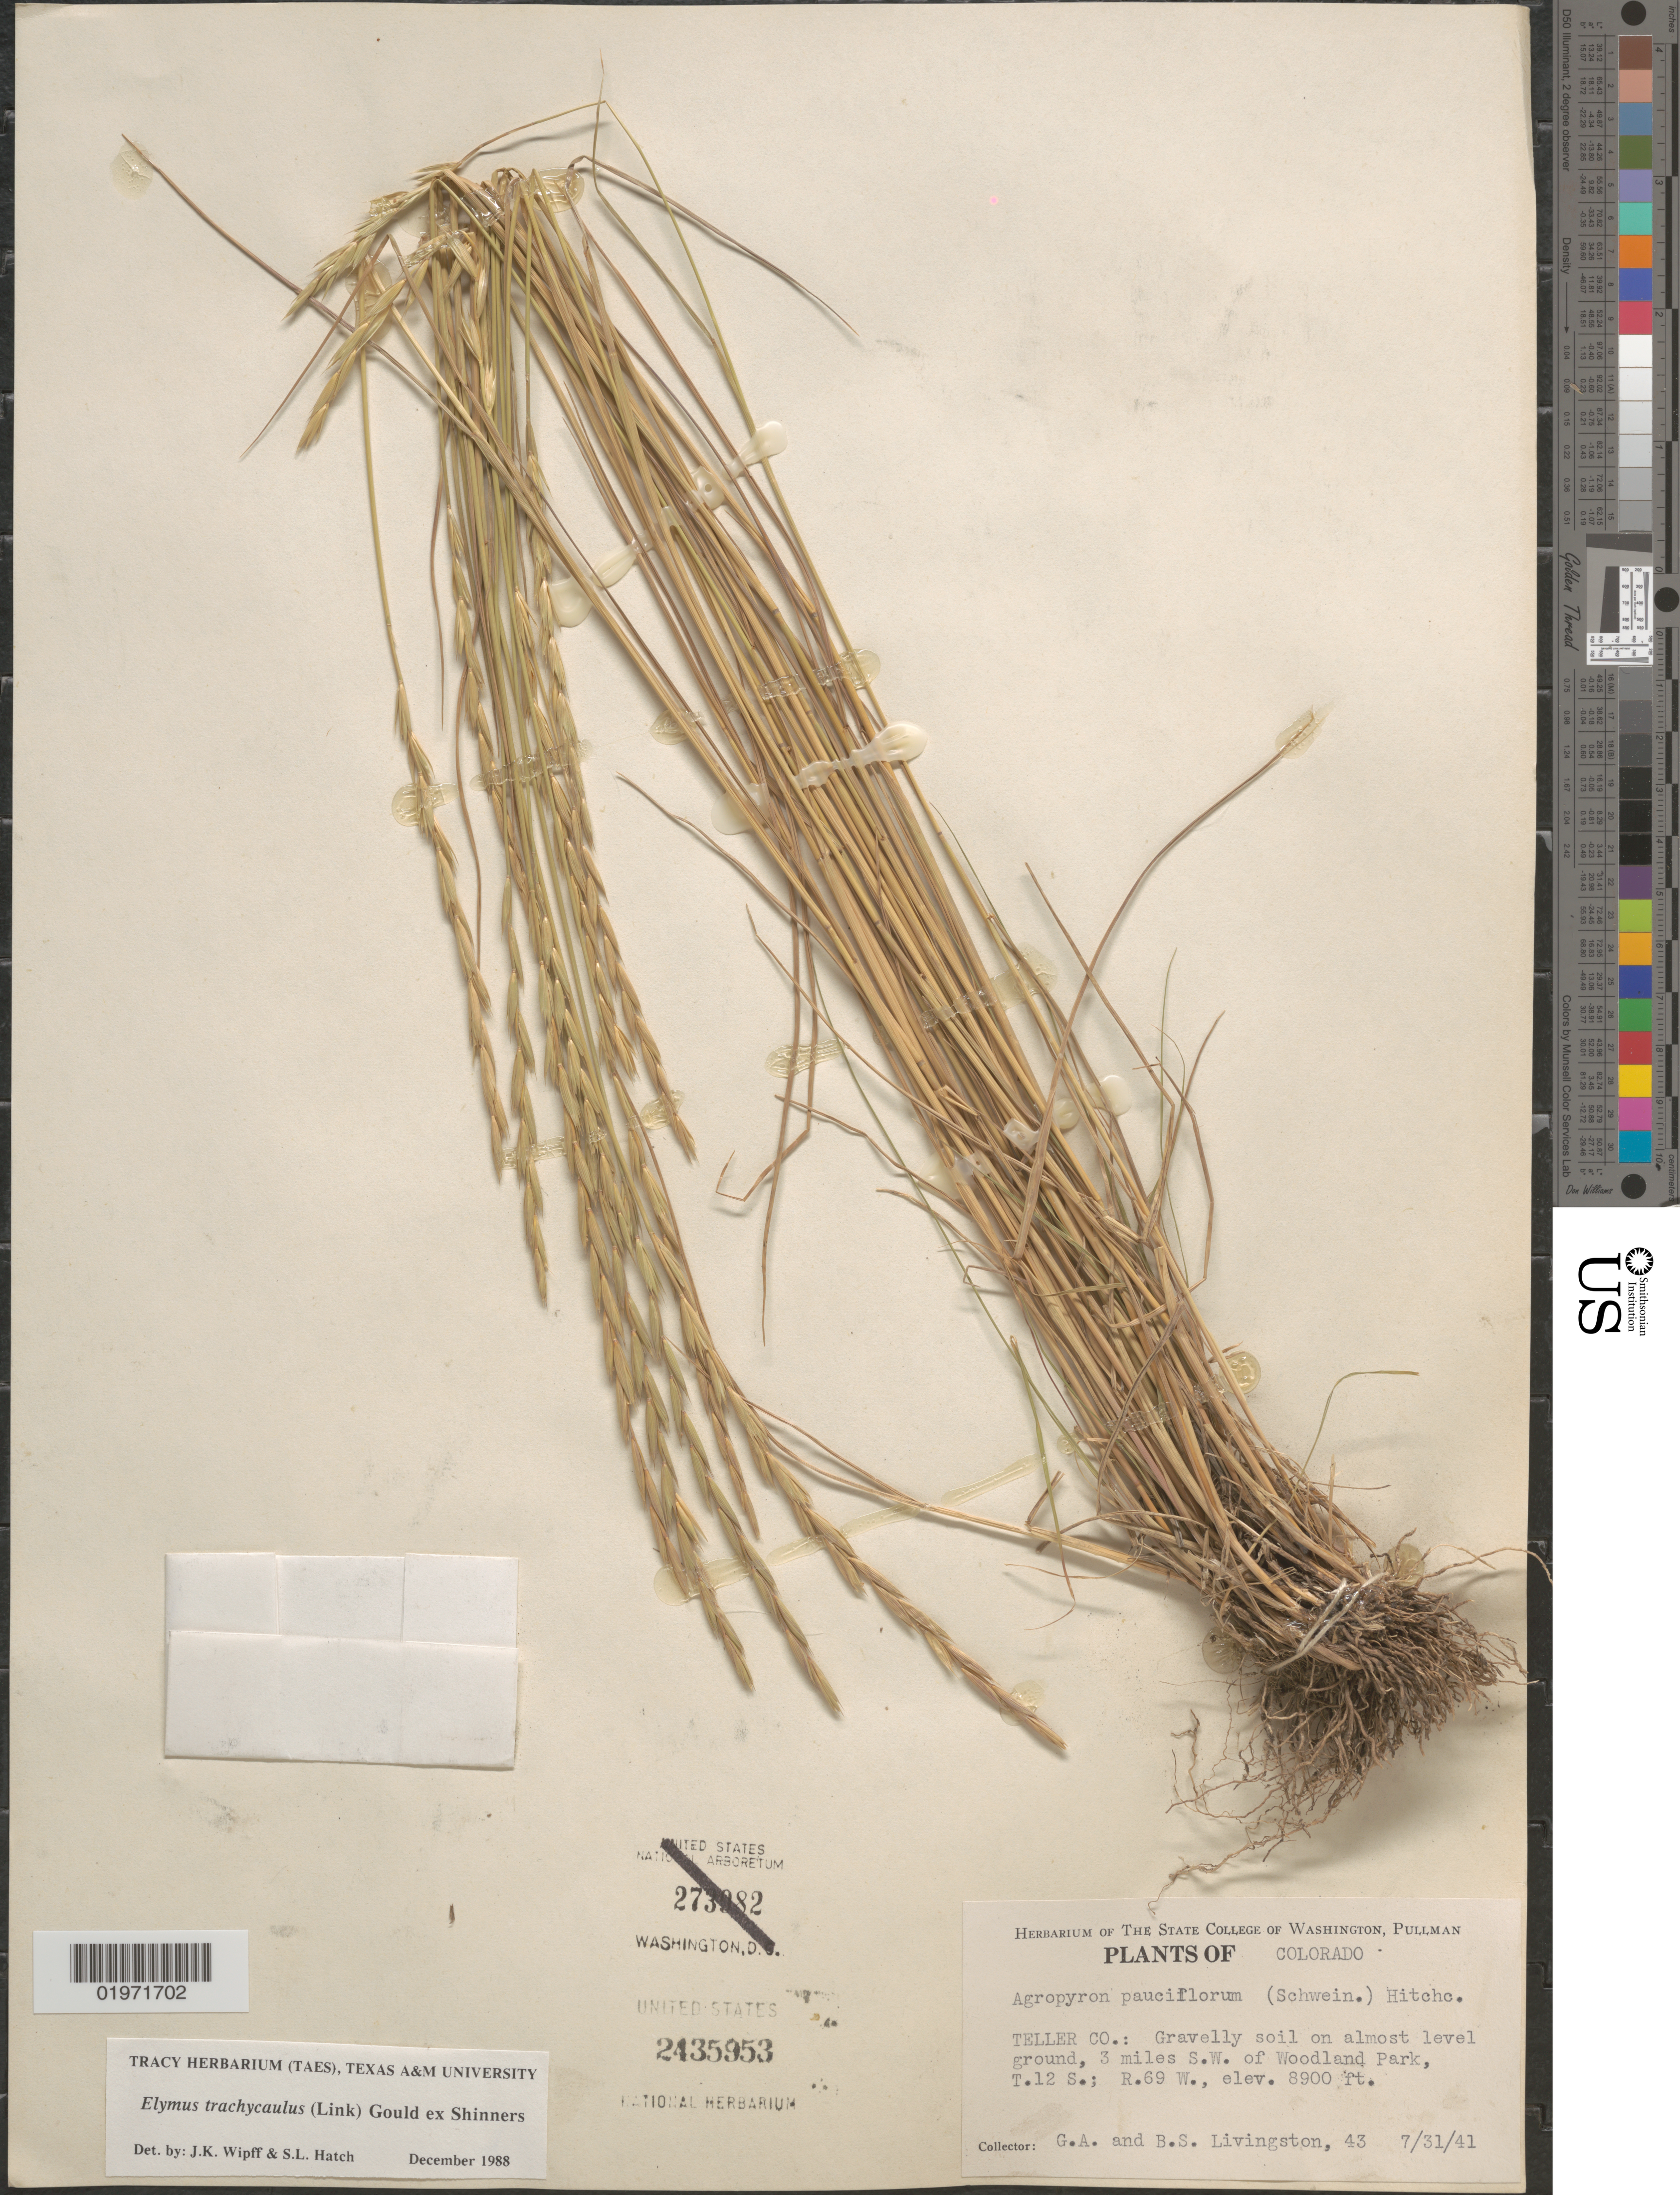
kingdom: Plantae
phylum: Tracheophyta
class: Liliopsida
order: Poales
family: Poaceae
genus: Elymus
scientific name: Elymus trachycaulus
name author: (Link) Gould ex Shinners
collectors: G. Livingston & B. Livingston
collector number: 43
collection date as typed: Transcribed d/m/y: 31/7/41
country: United States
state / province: Colorado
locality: Teller Co.: Gravelly soil on almost level ground, 3 miles S.W. of Woodland Park, T.12 S., R.69 W.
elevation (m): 2713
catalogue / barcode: US 2435953